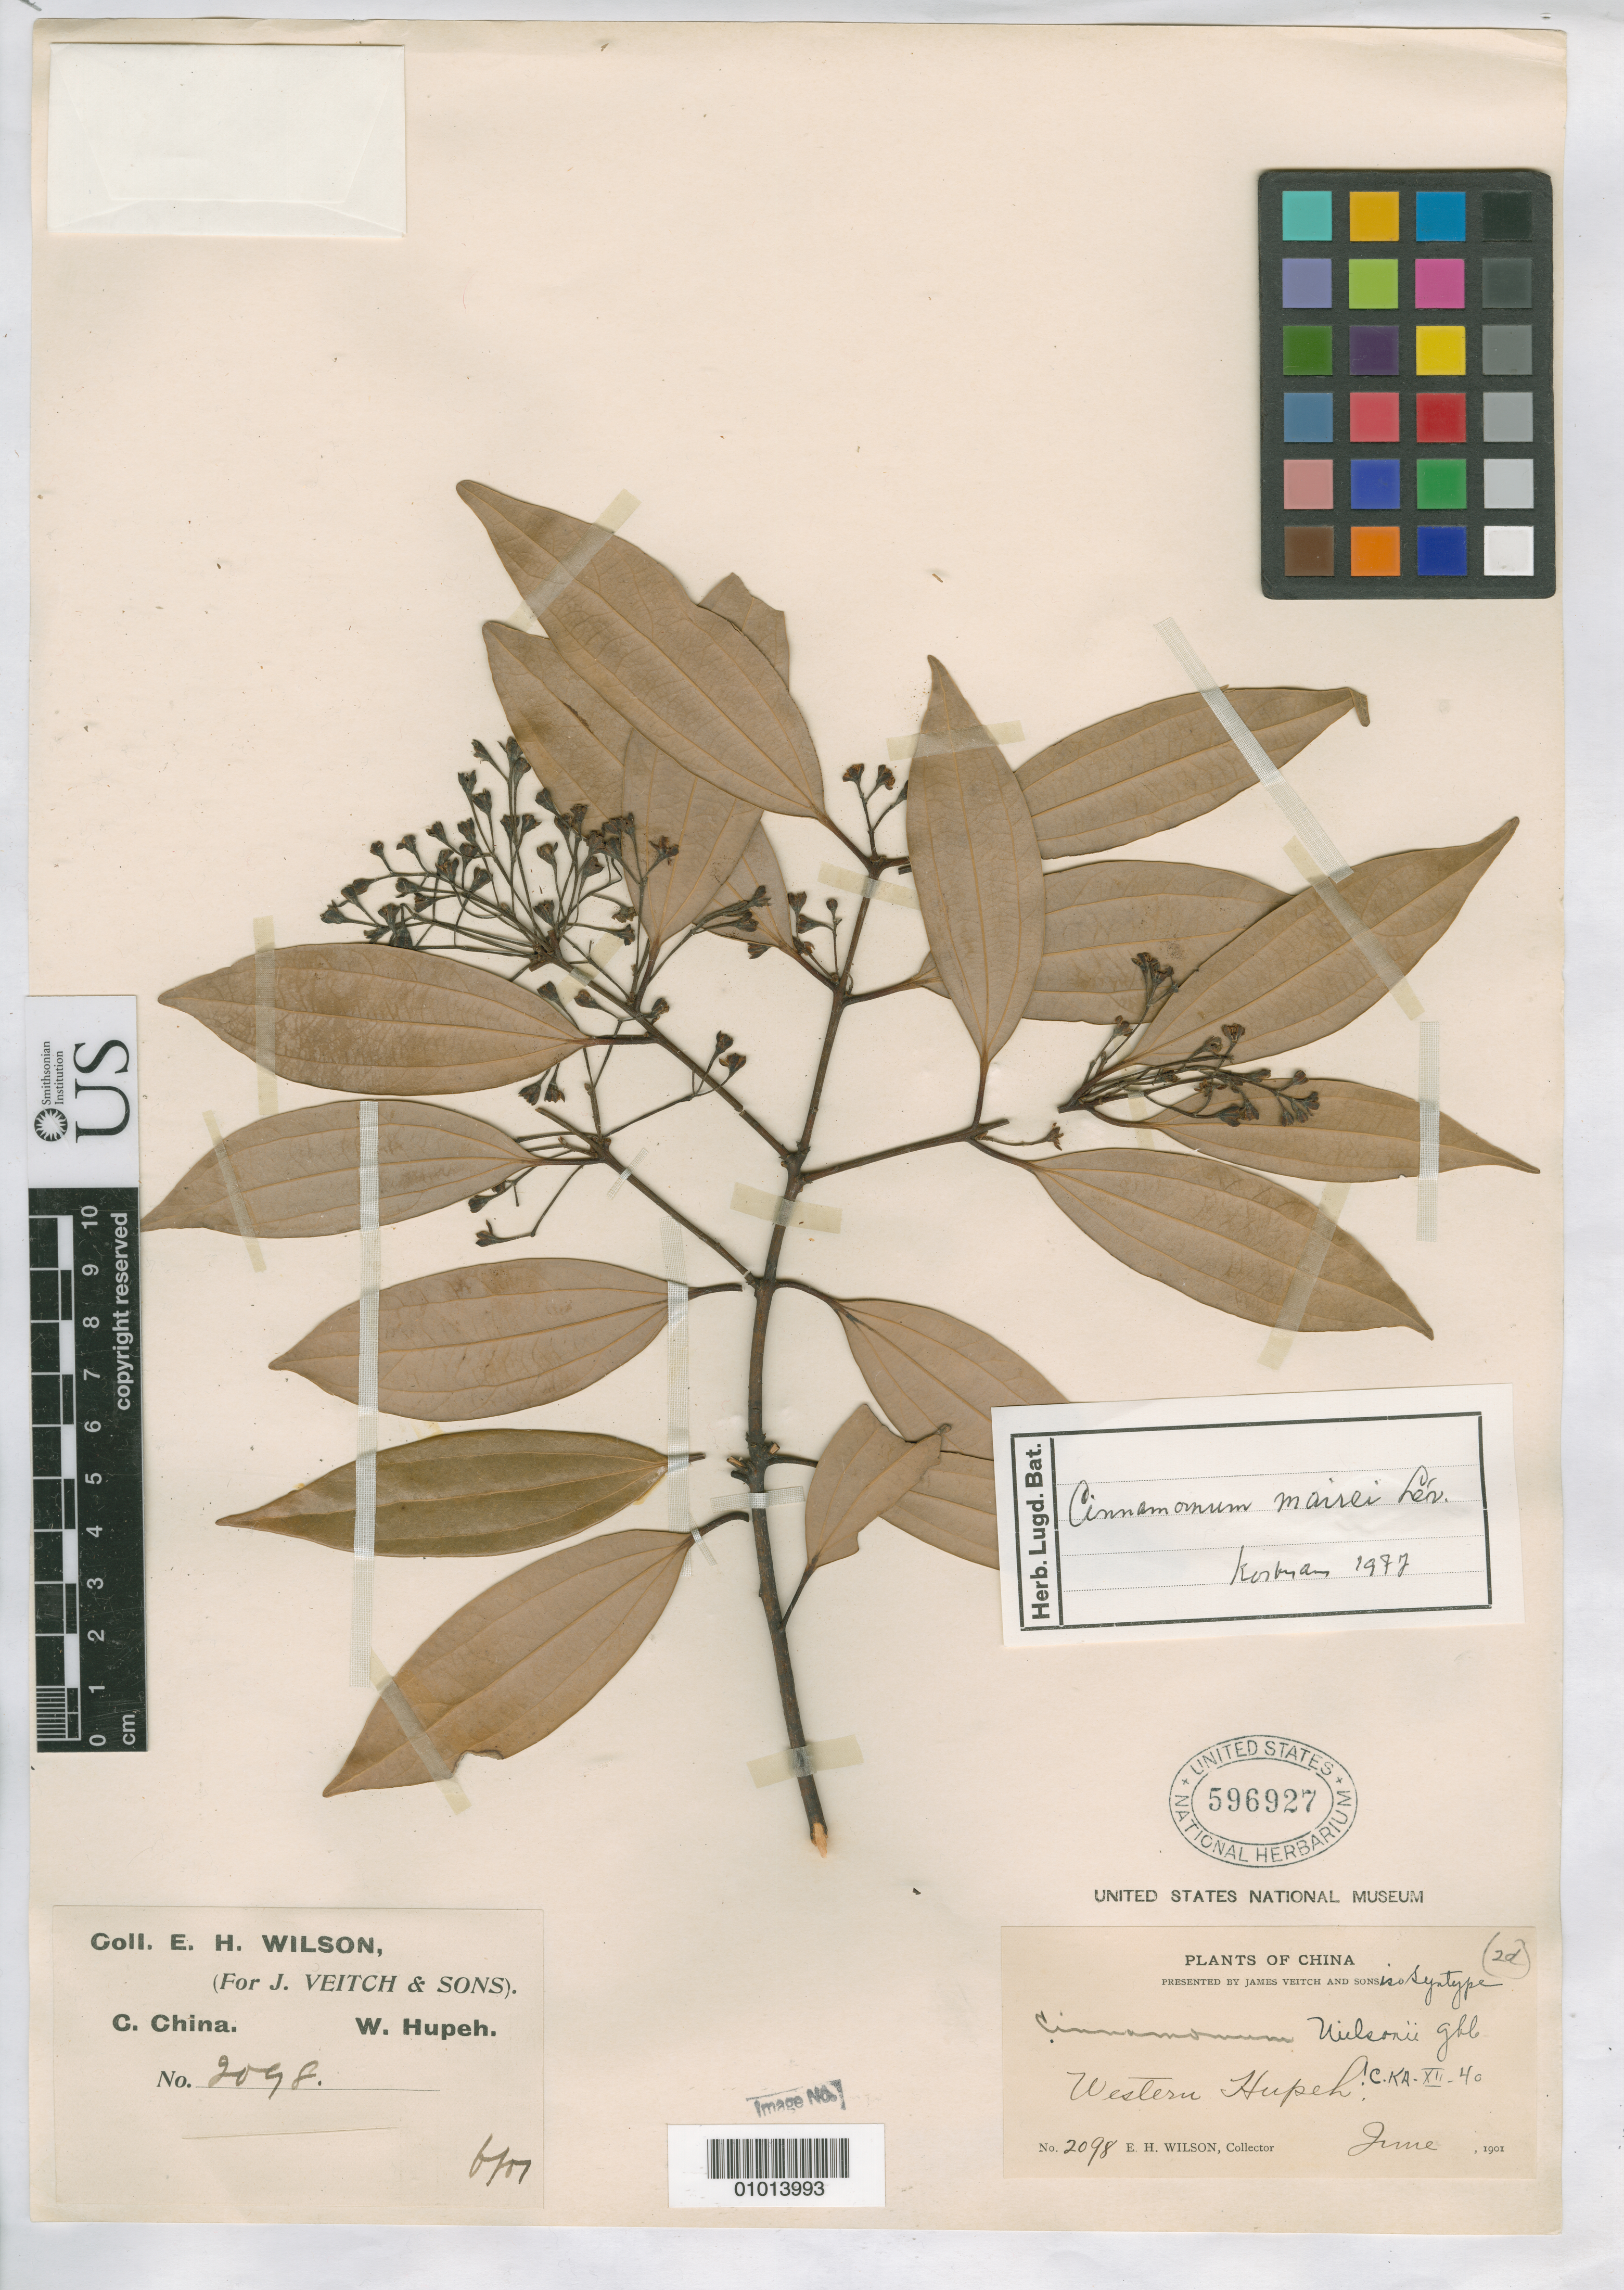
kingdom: Plantae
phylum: Tracheophyta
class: Magnoliopsida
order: Laurales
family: Lauraceae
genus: Cinnamomum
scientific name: Cinnamomum wilsonii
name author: Gamble in Sarg.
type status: Isosyntype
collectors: E. H. Wilson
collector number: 2098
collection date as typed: Jun 1901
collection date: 1901-06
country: China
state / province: Hubei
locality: Western Hupeh.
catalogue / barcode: US 596927